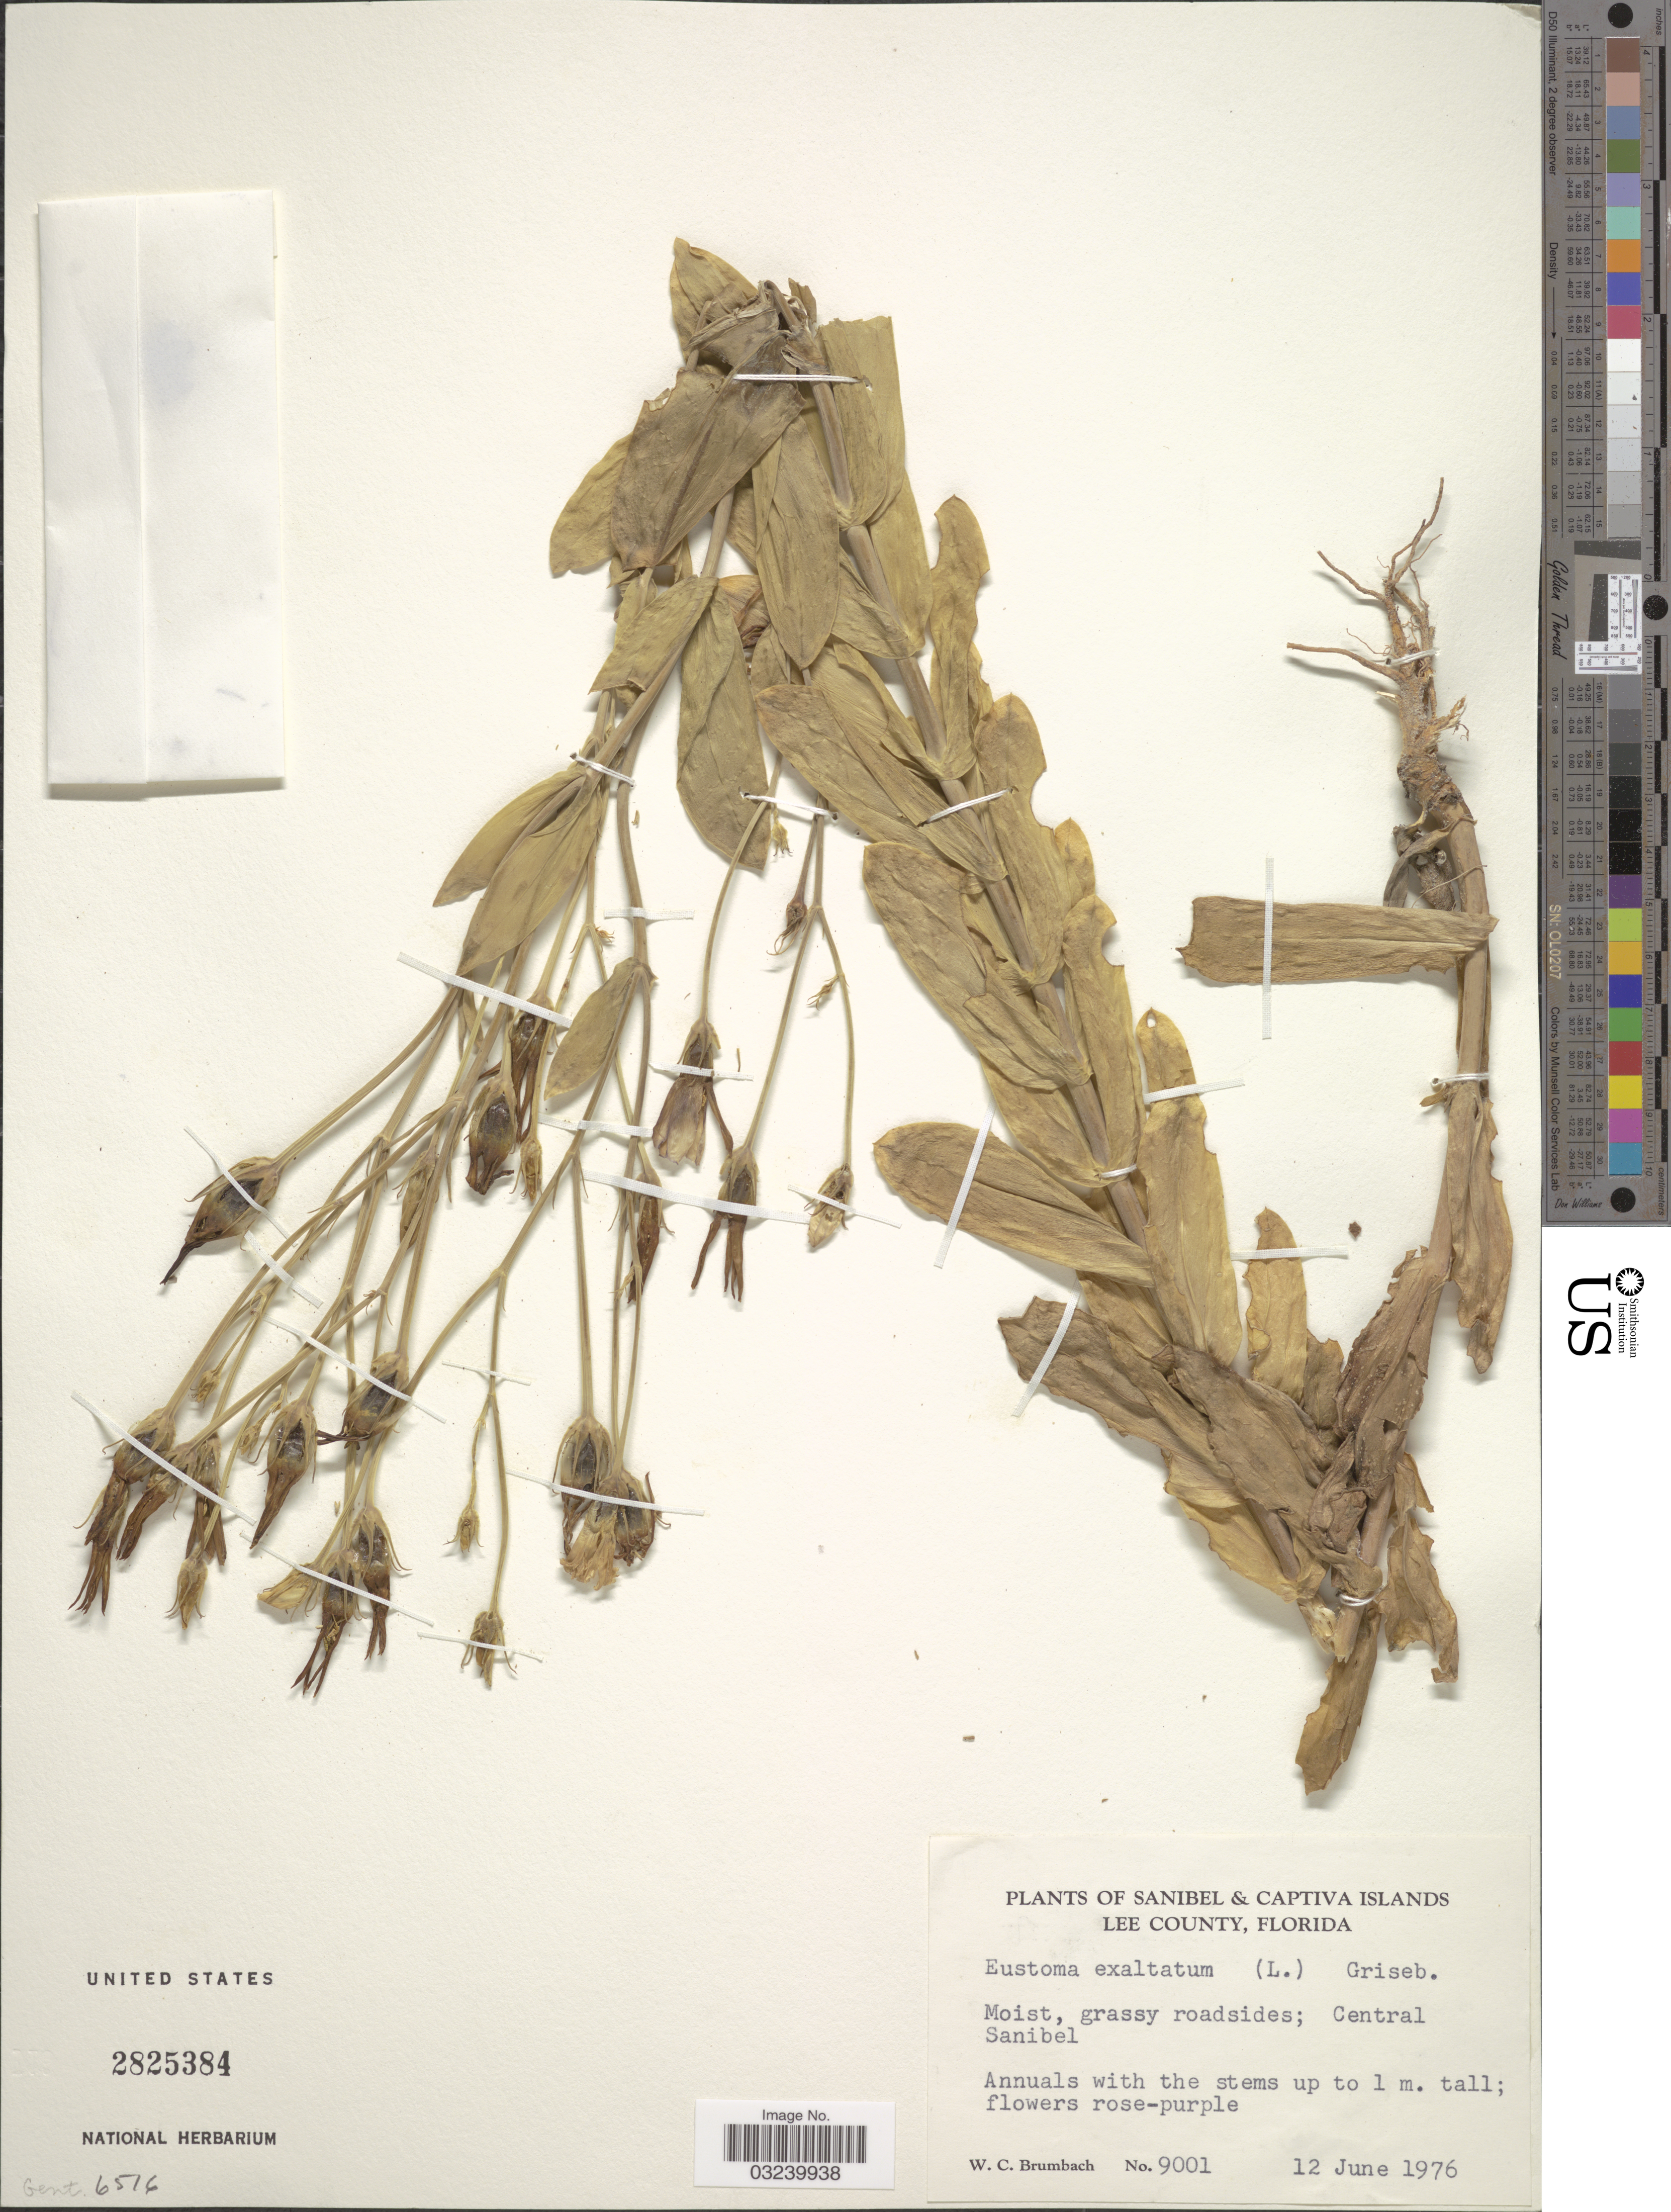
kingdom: Plantae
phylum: Tracheophyta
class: Magnoliopsida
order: Gentianales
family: Gentianaceae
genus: Eustoma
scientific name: Eustoma exaltatum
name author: (L.) Salisb. ex Don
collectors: W. C. Brumbach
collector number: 9001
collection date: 1976-06-12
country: United States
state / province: Florida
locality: Sanibel & Captiva Islands, Lee County, Florida, Central Sanibel.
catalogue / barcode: US 2825384